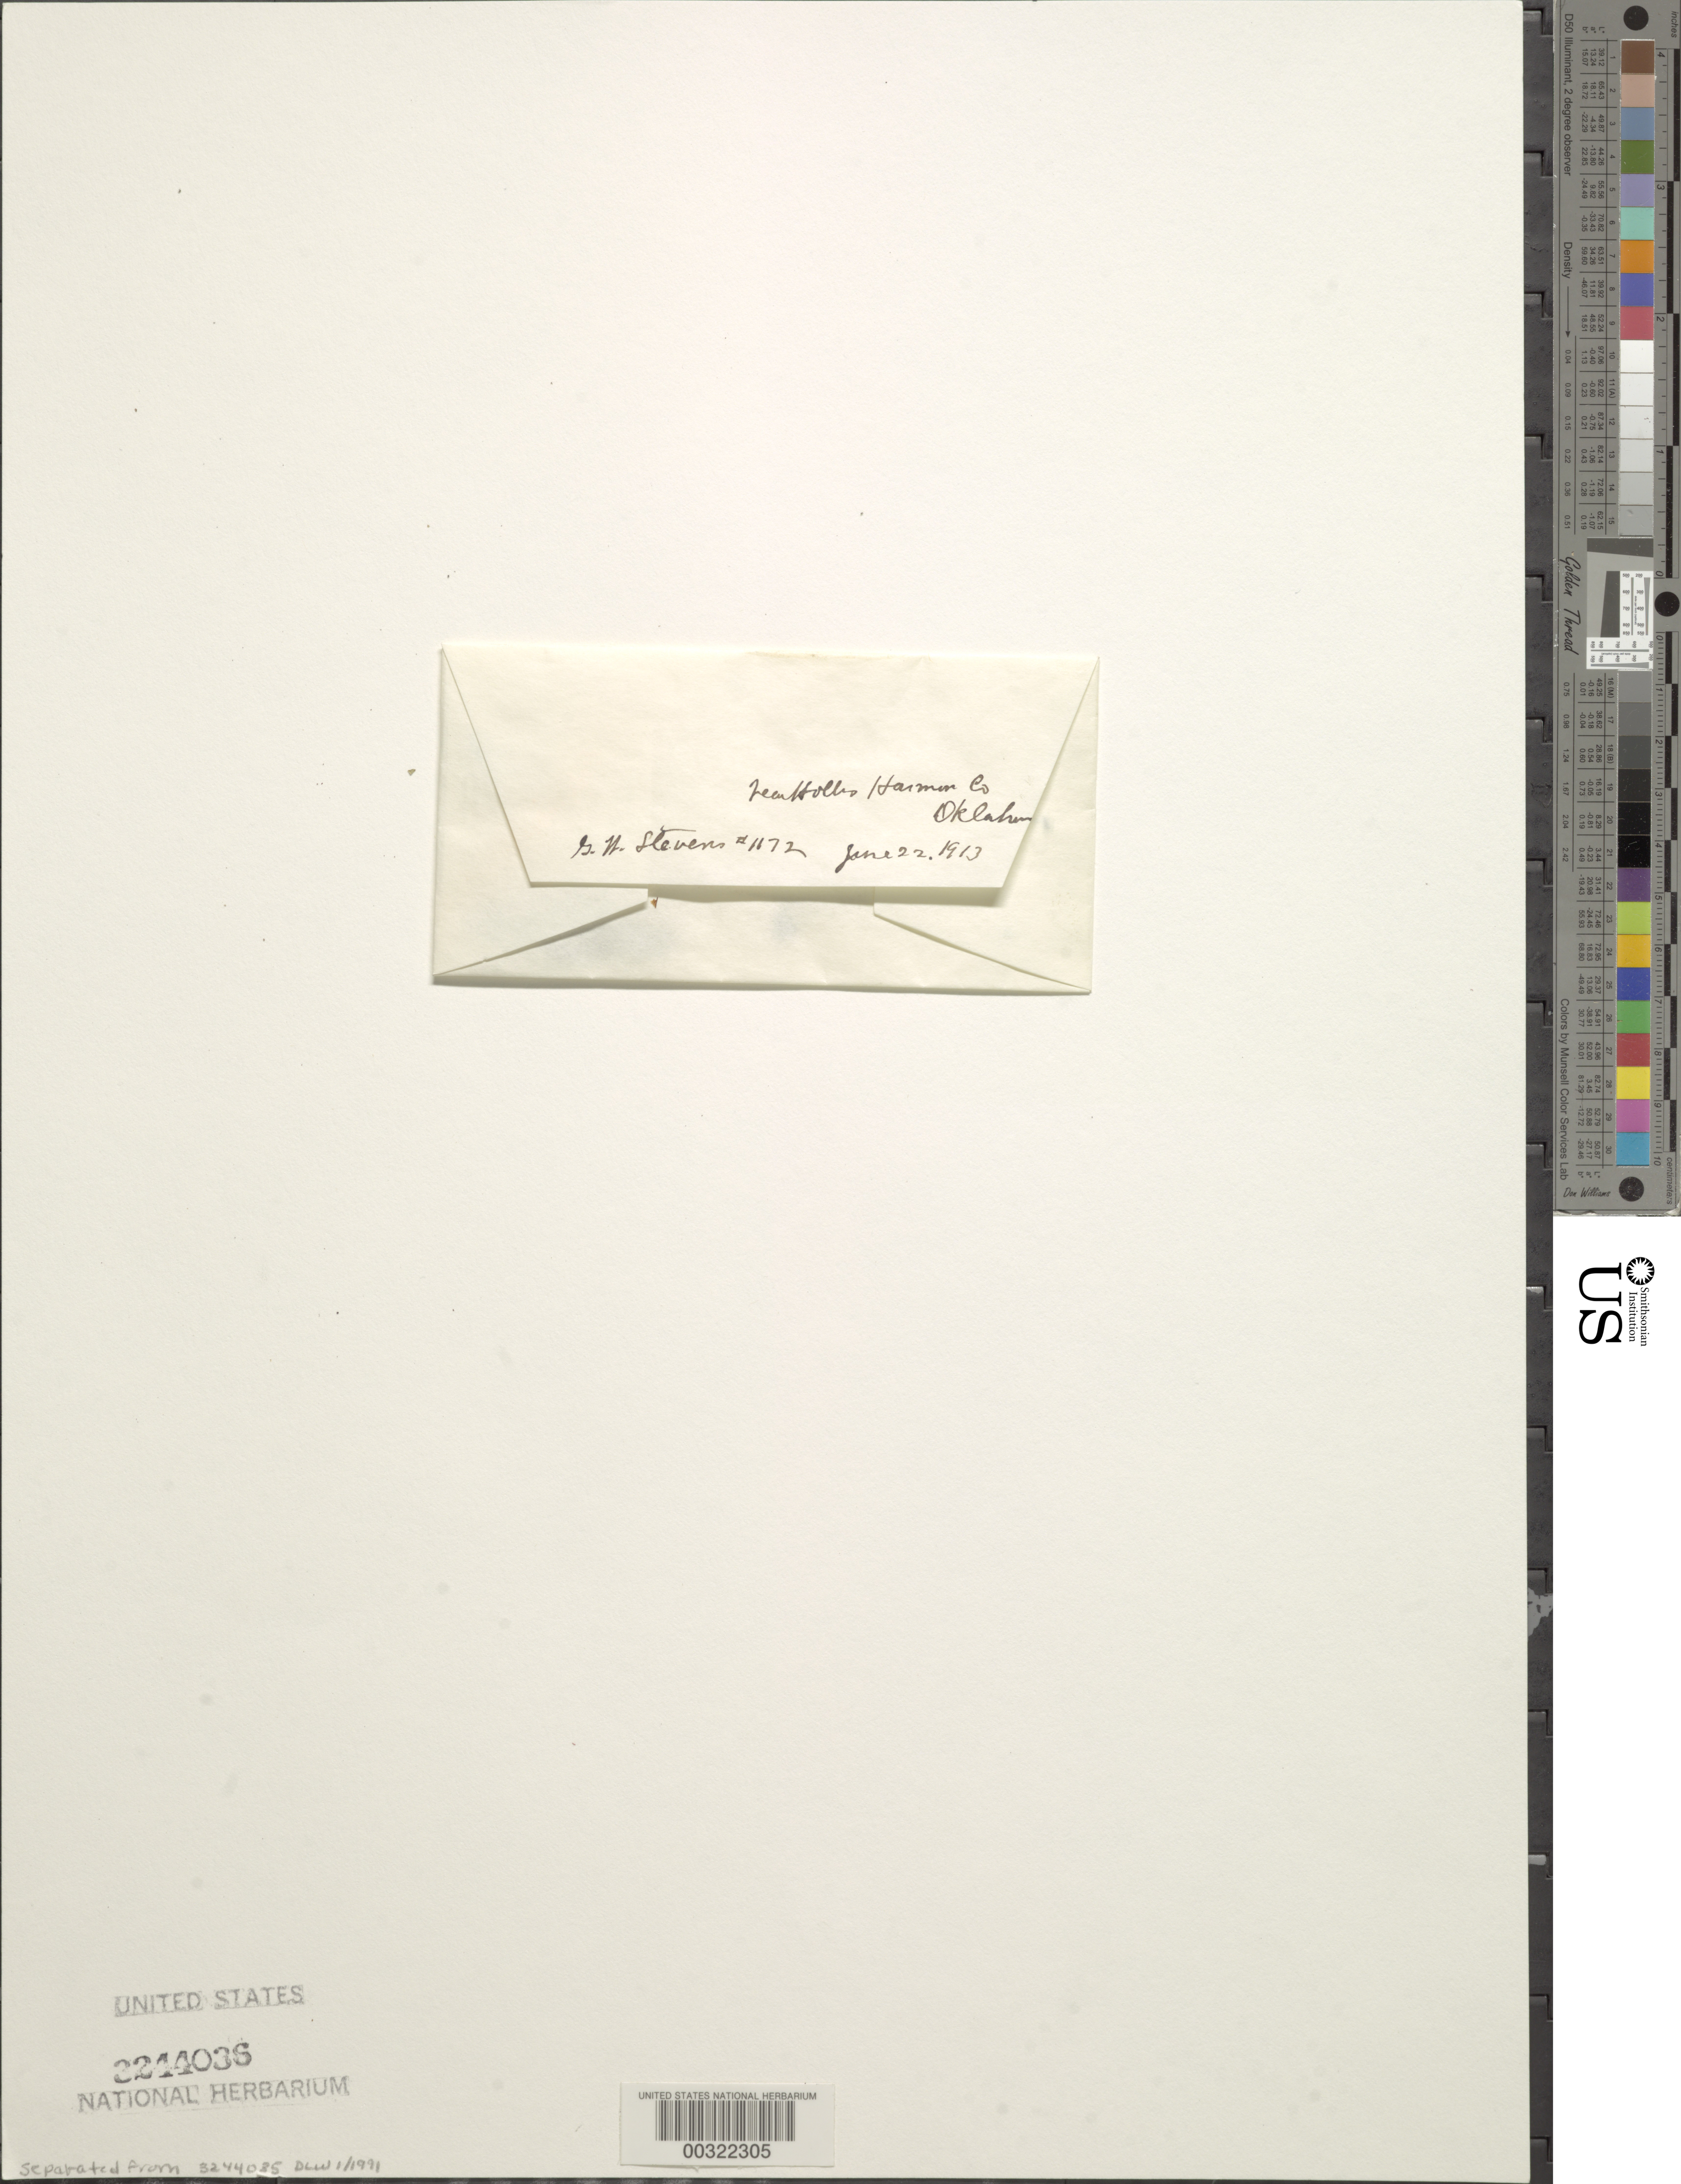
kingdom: Plantae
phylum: Tracheophyta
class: Magnoliopsida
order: Fabales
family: Fabaceae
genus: Senna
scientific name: Senna roemeriana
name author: (Scheele) H.S. Irwin & Barneby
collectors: G. W. Stevens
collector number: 1172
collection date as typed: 22 Jun 1913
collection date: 1913-06-22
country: United States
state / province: Oklahoma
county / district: Harmon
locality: Near hollis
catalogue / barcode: US 3244036